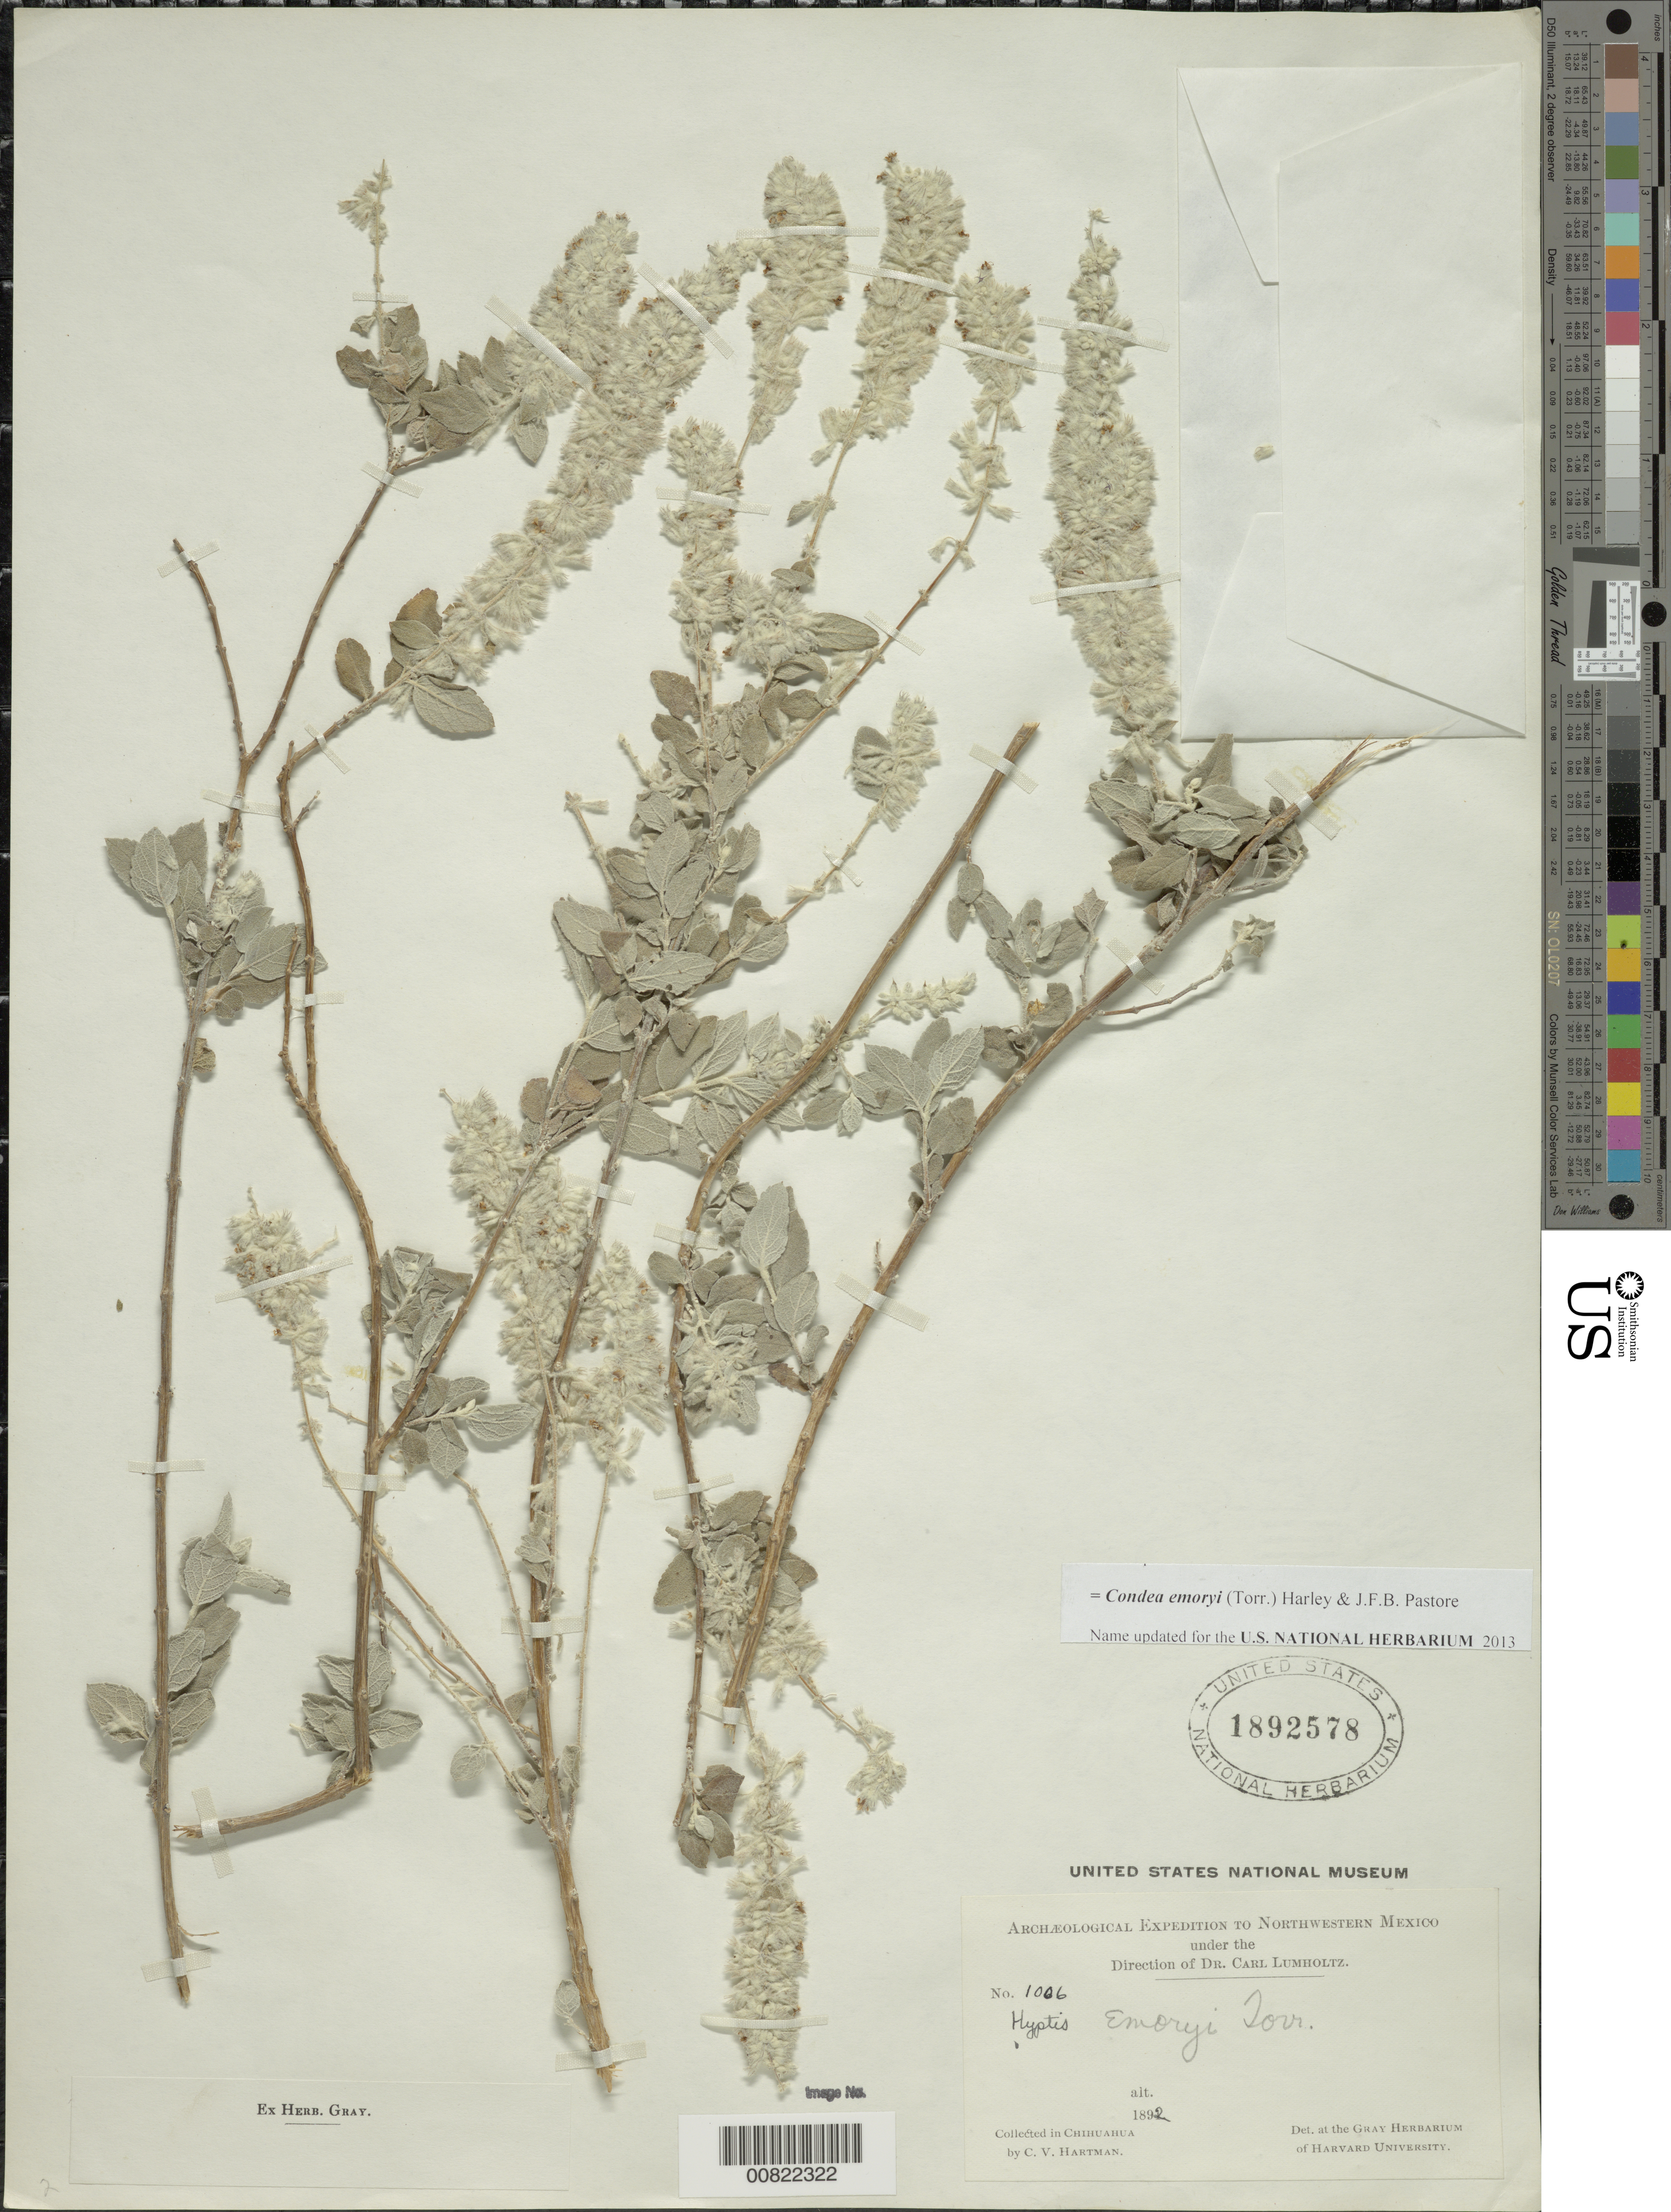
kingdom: Plantae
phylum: Tracheophyta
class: Magnoliopsida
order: Lamiales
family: Lamiaceae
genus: Hyptis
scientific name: Hyptis emoryi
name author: Torr. in Ives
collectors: C. V. Hartman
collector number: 1006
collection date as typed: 1892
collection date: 1892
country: Mexico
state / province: Chihuahua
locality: Chihuahua.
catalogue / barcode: US 1892578